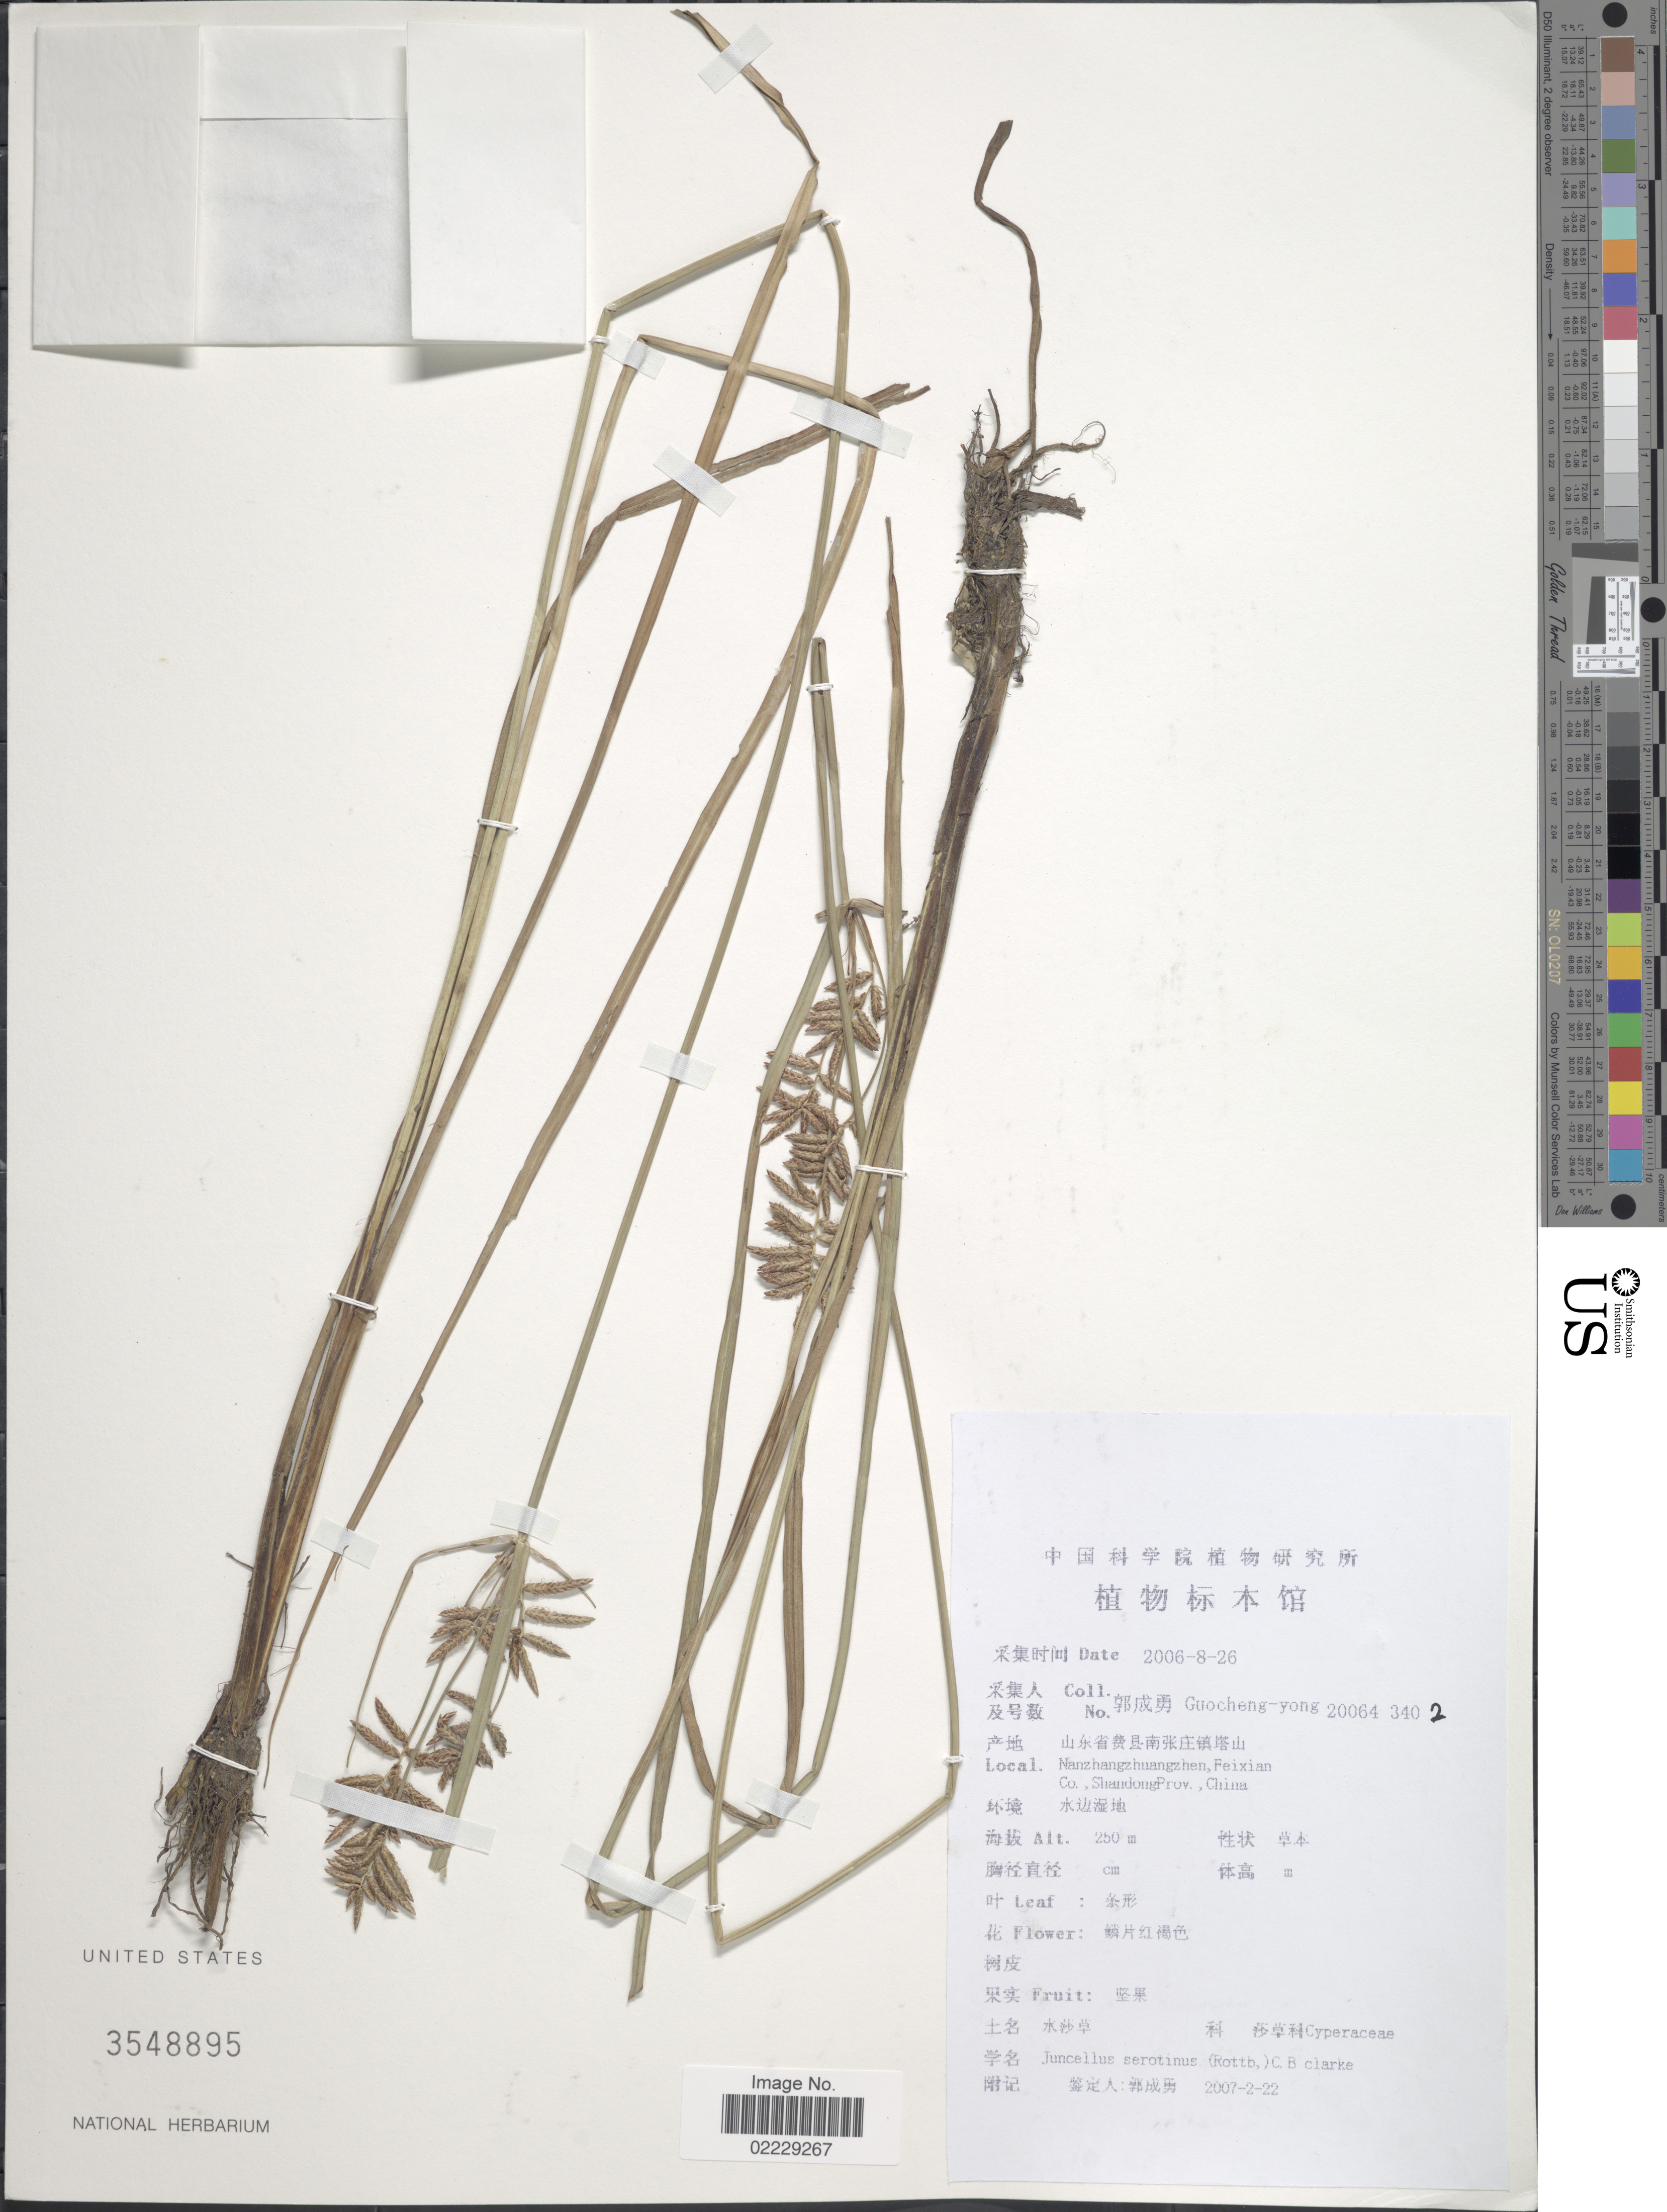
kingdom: Plantae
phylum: Tracheophyta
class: Liliopsida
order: Poales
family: Cyperaceae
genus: Cyperus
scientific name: Cyperus serotinus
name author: Rottb.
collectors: Guo cheng-yong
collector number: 200643402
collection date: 2006-08-26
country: China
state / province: Shandong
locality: Nanzhanghuangzhen, Feixian Co.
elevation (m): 250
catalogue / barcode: US 3548895